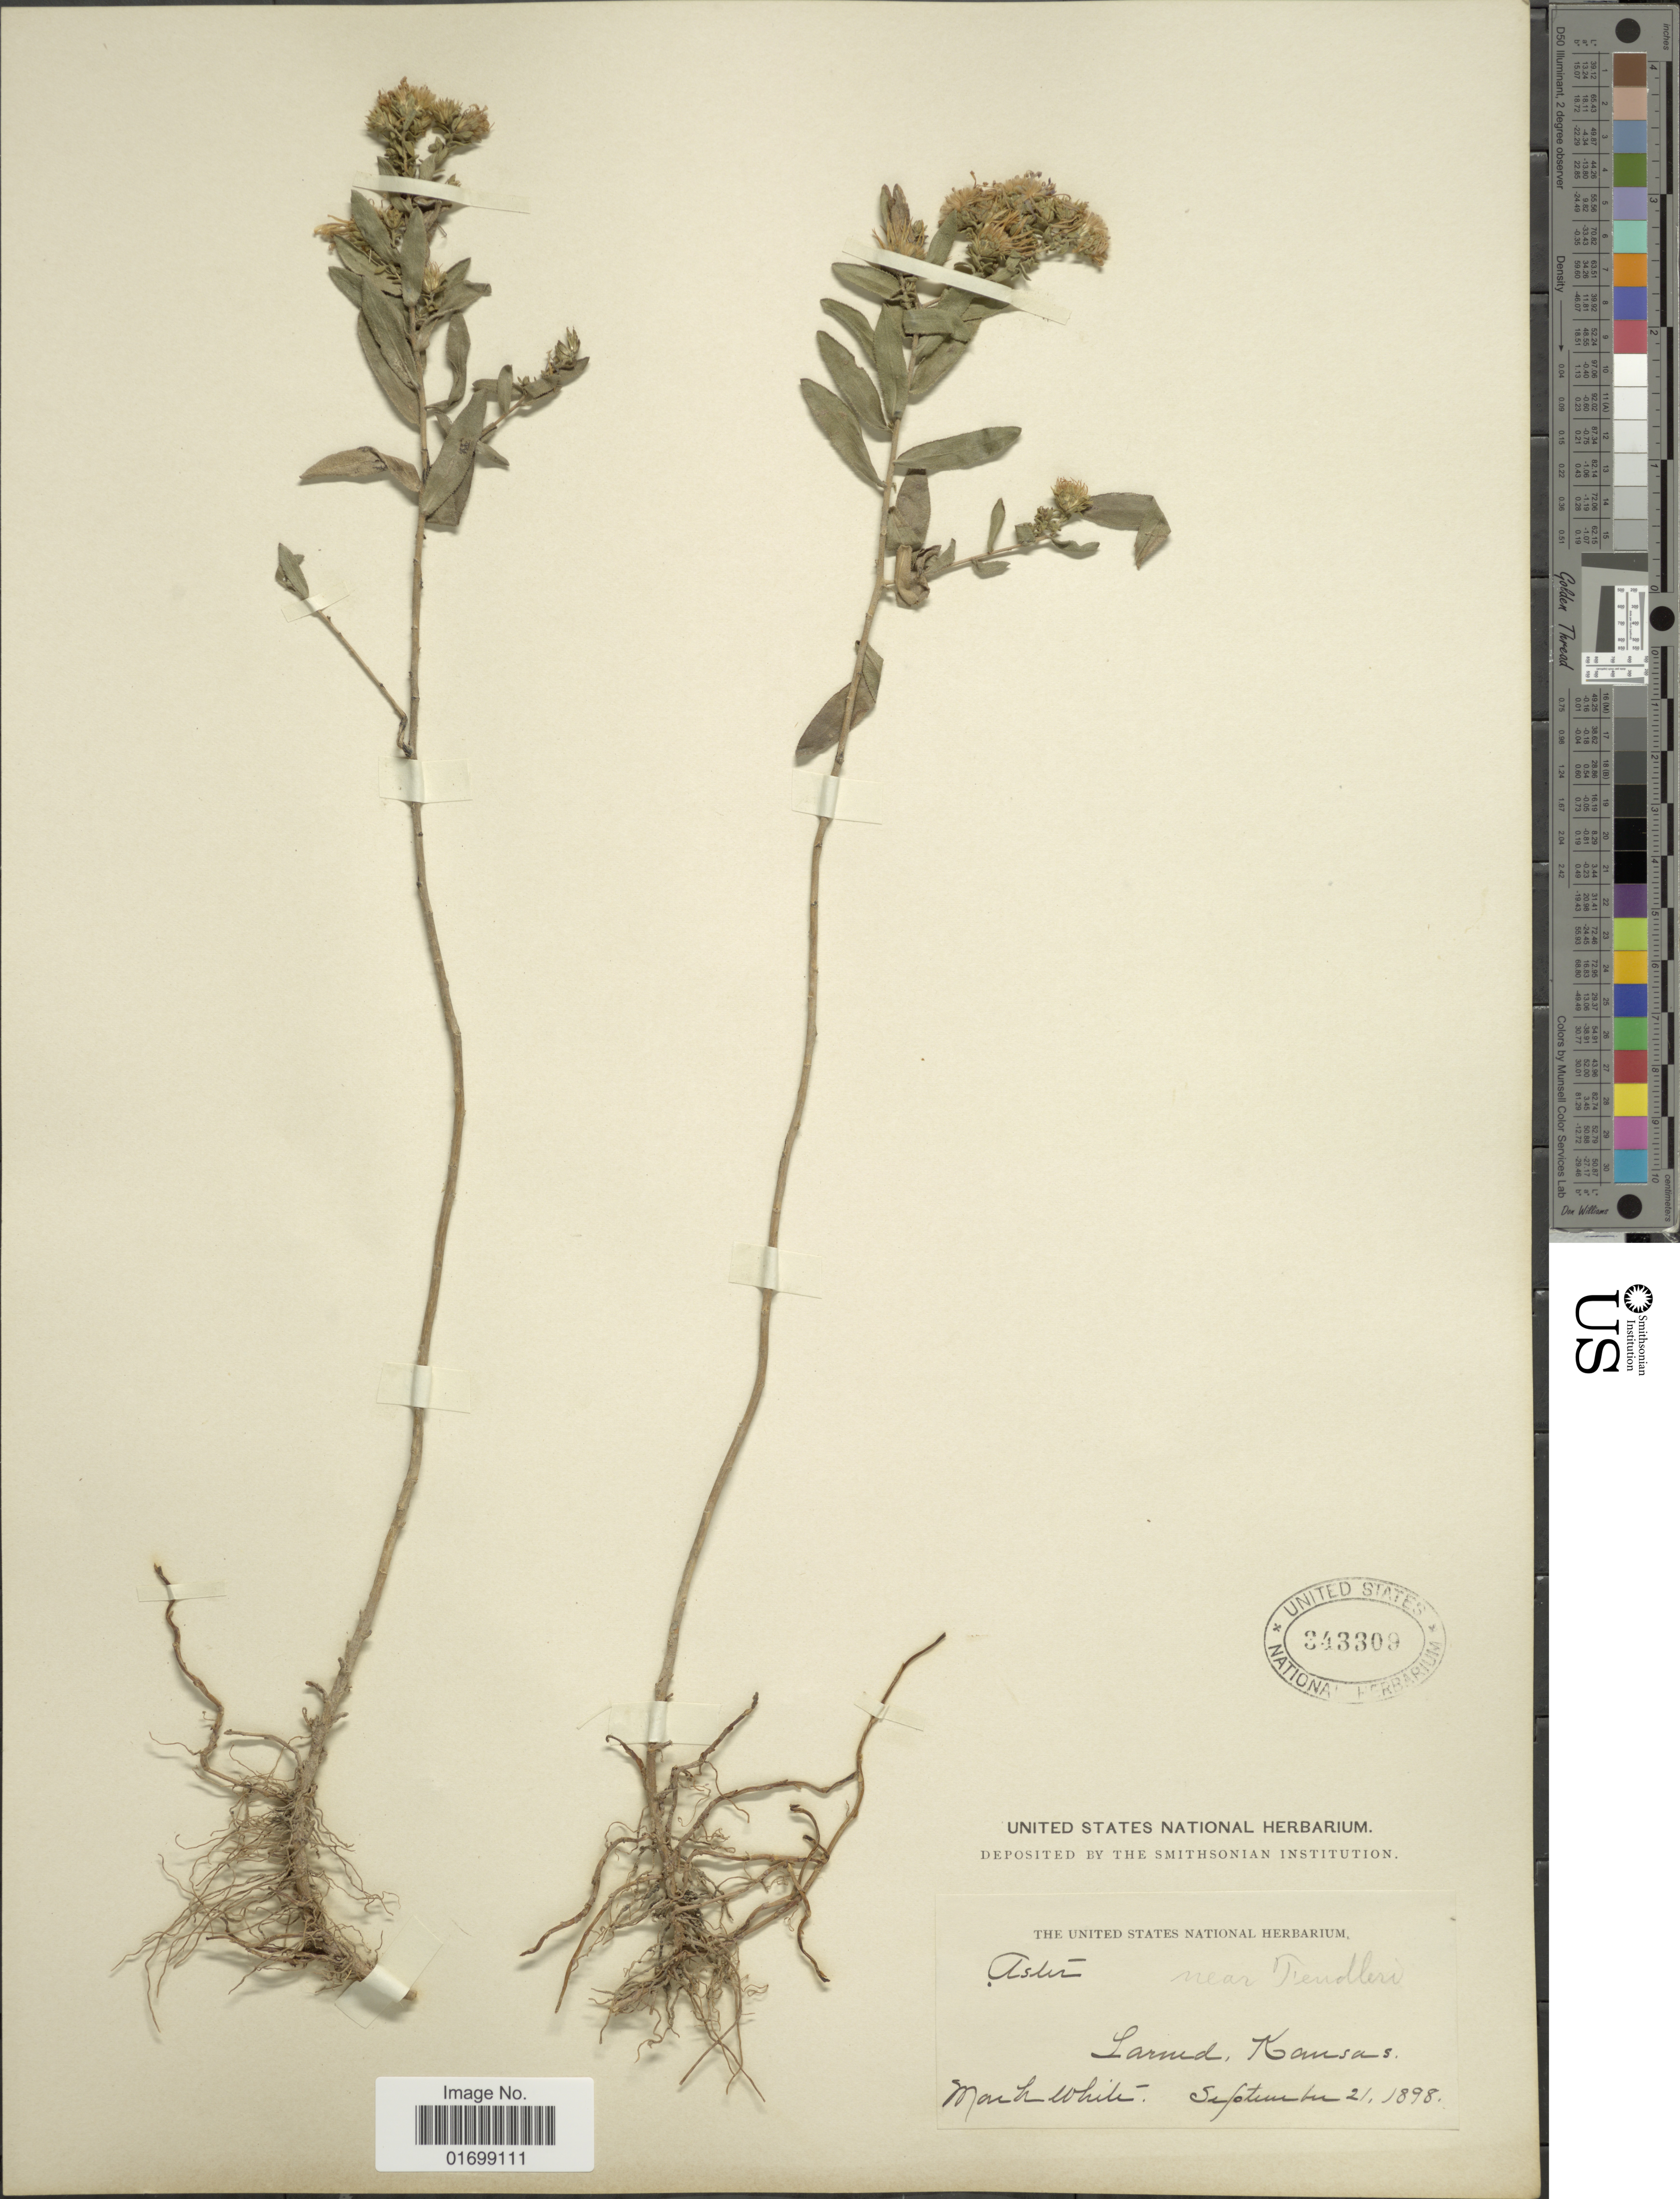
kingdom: Plantae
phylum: Tracheophyta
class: Magnoliopsida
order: Asterales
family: Asteraceae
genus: Symphyotrichum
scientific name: Symphyotrichum fendleri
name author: (A. Gray) G.L. Nesom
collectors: M. White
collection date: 1898-09-21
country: United States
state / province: Kansas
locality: Larned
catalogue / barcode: US 343309